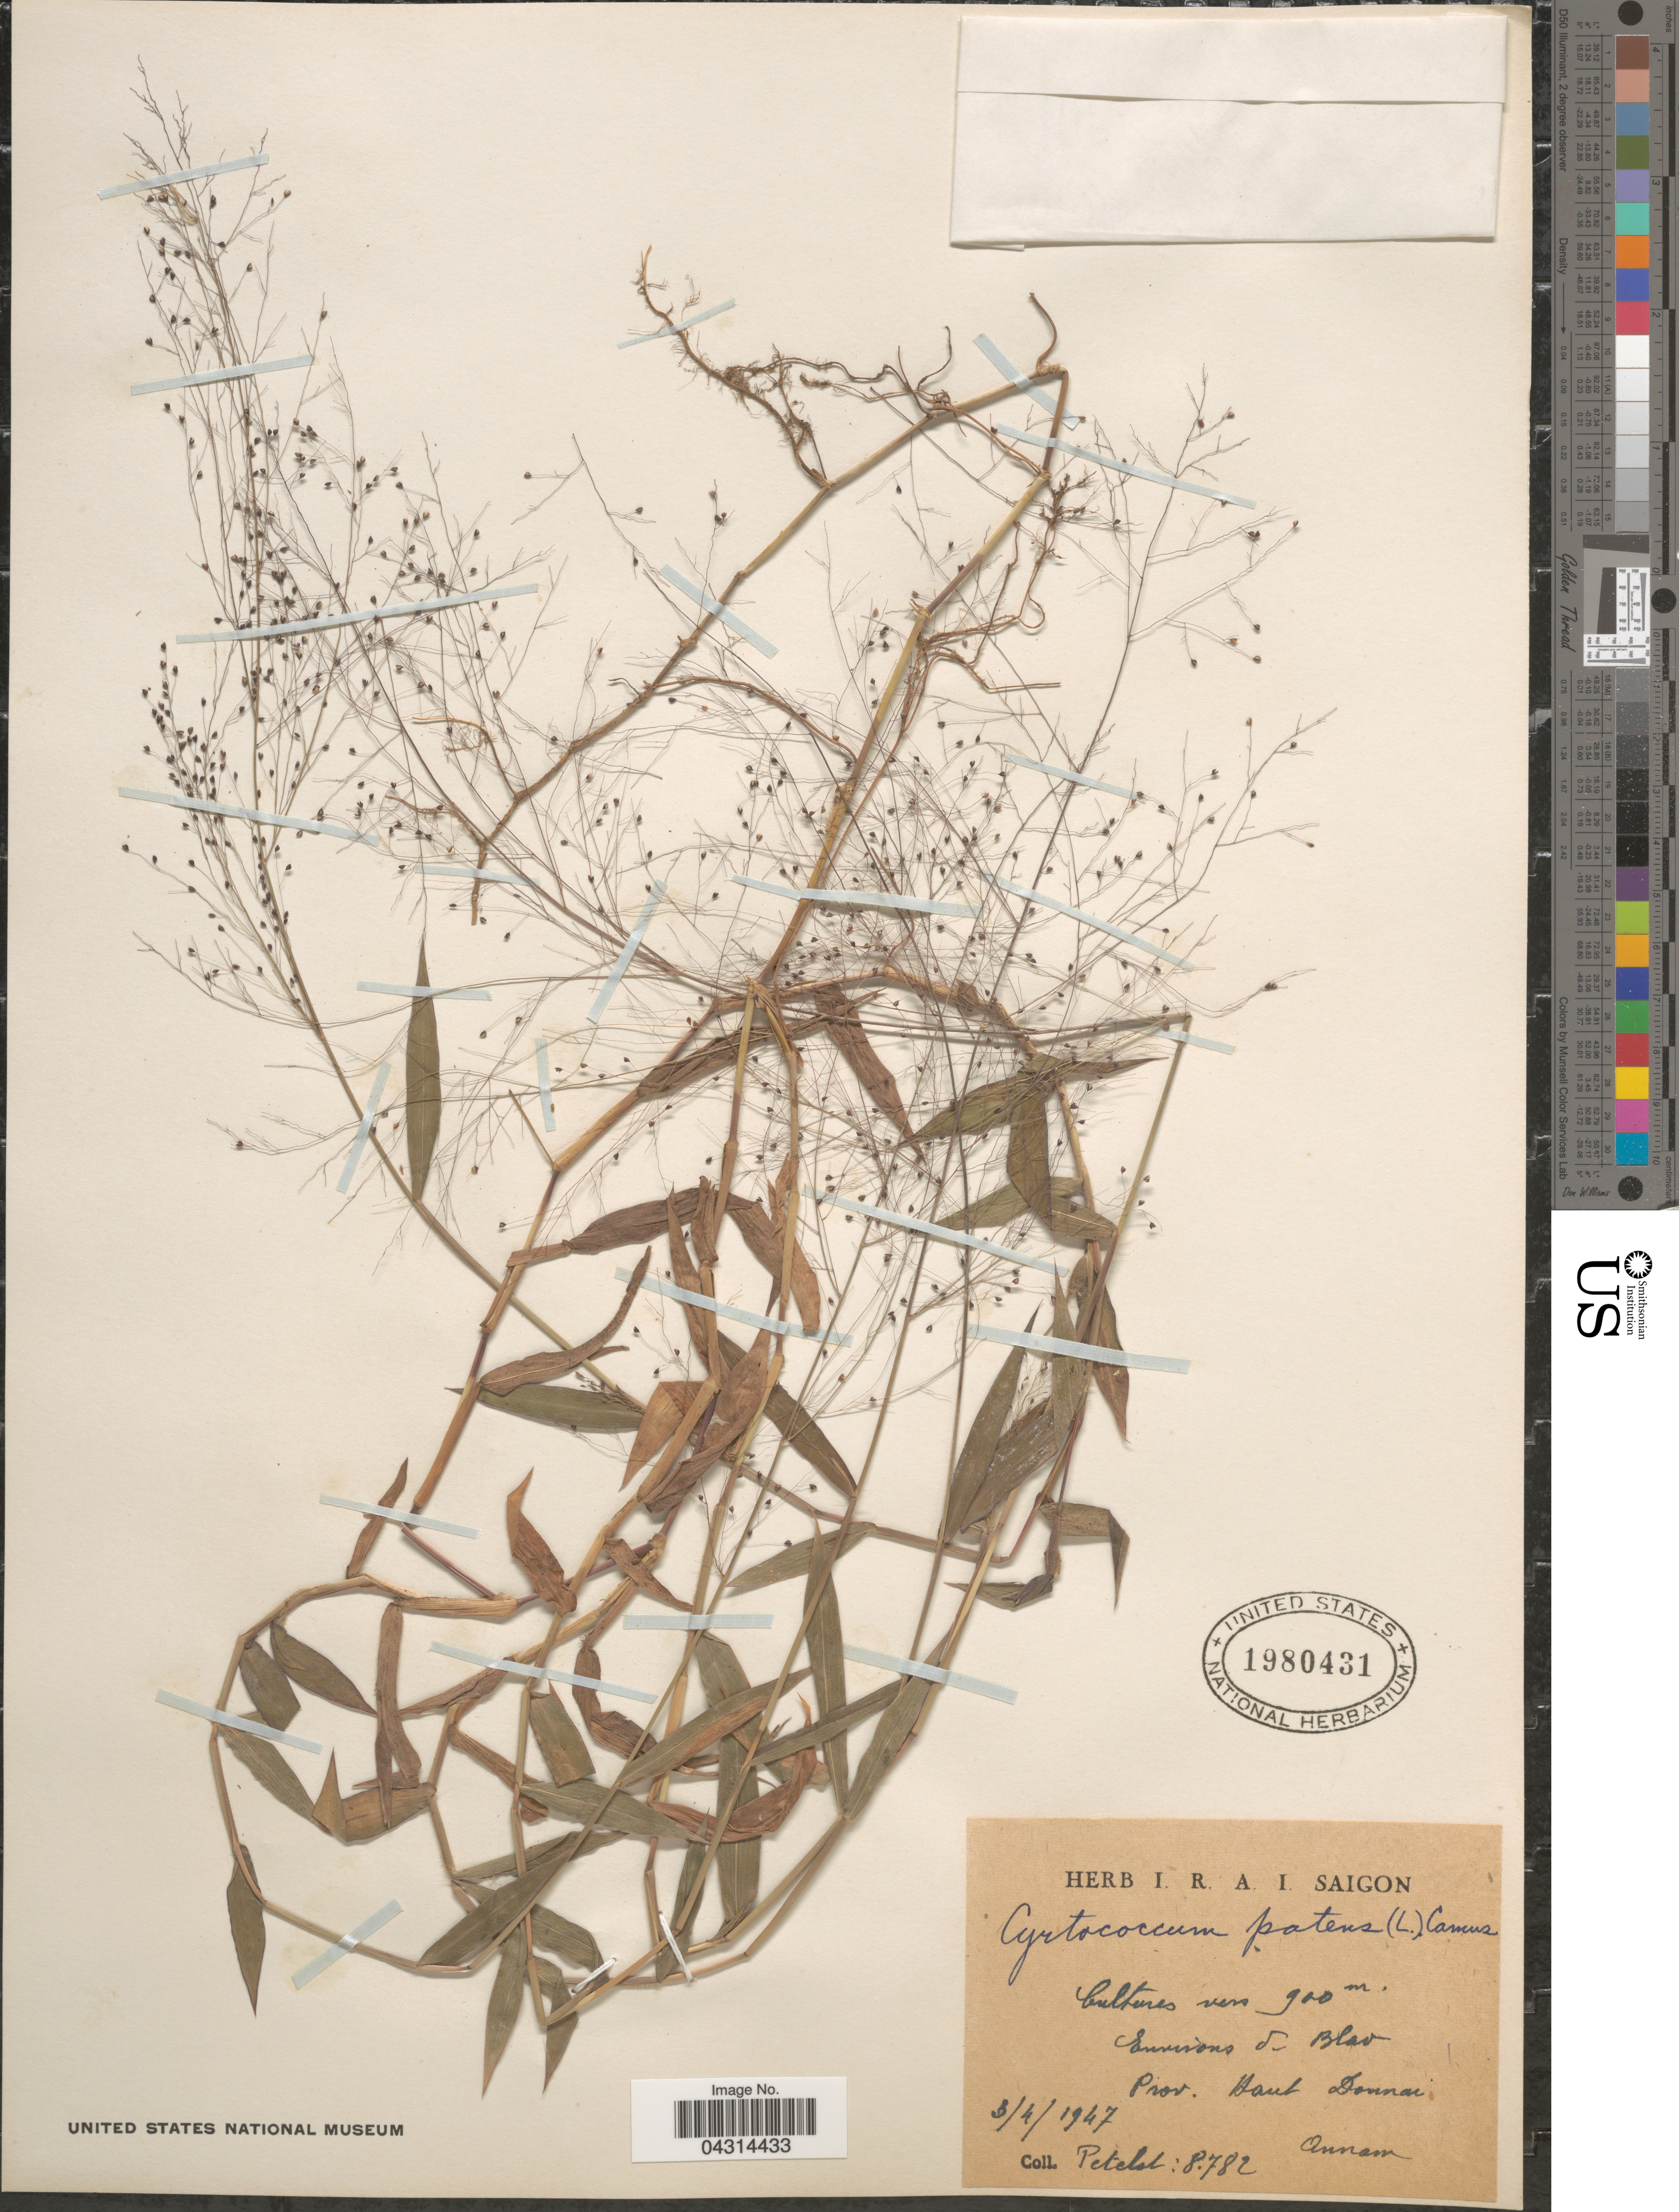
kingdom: Plantae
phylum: Tracheophyta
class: Liliopsida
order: Poales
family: Poaceae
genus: Cyrtococcum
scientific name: Cyrtococcum patens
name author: (L.) A. Camus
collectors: Pételot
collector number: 8782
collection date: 1947-04-03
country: Vietnam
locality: Environs de Blad. Prov. Haut Donnai. Annam.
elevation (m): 900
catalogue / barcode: US 1980431